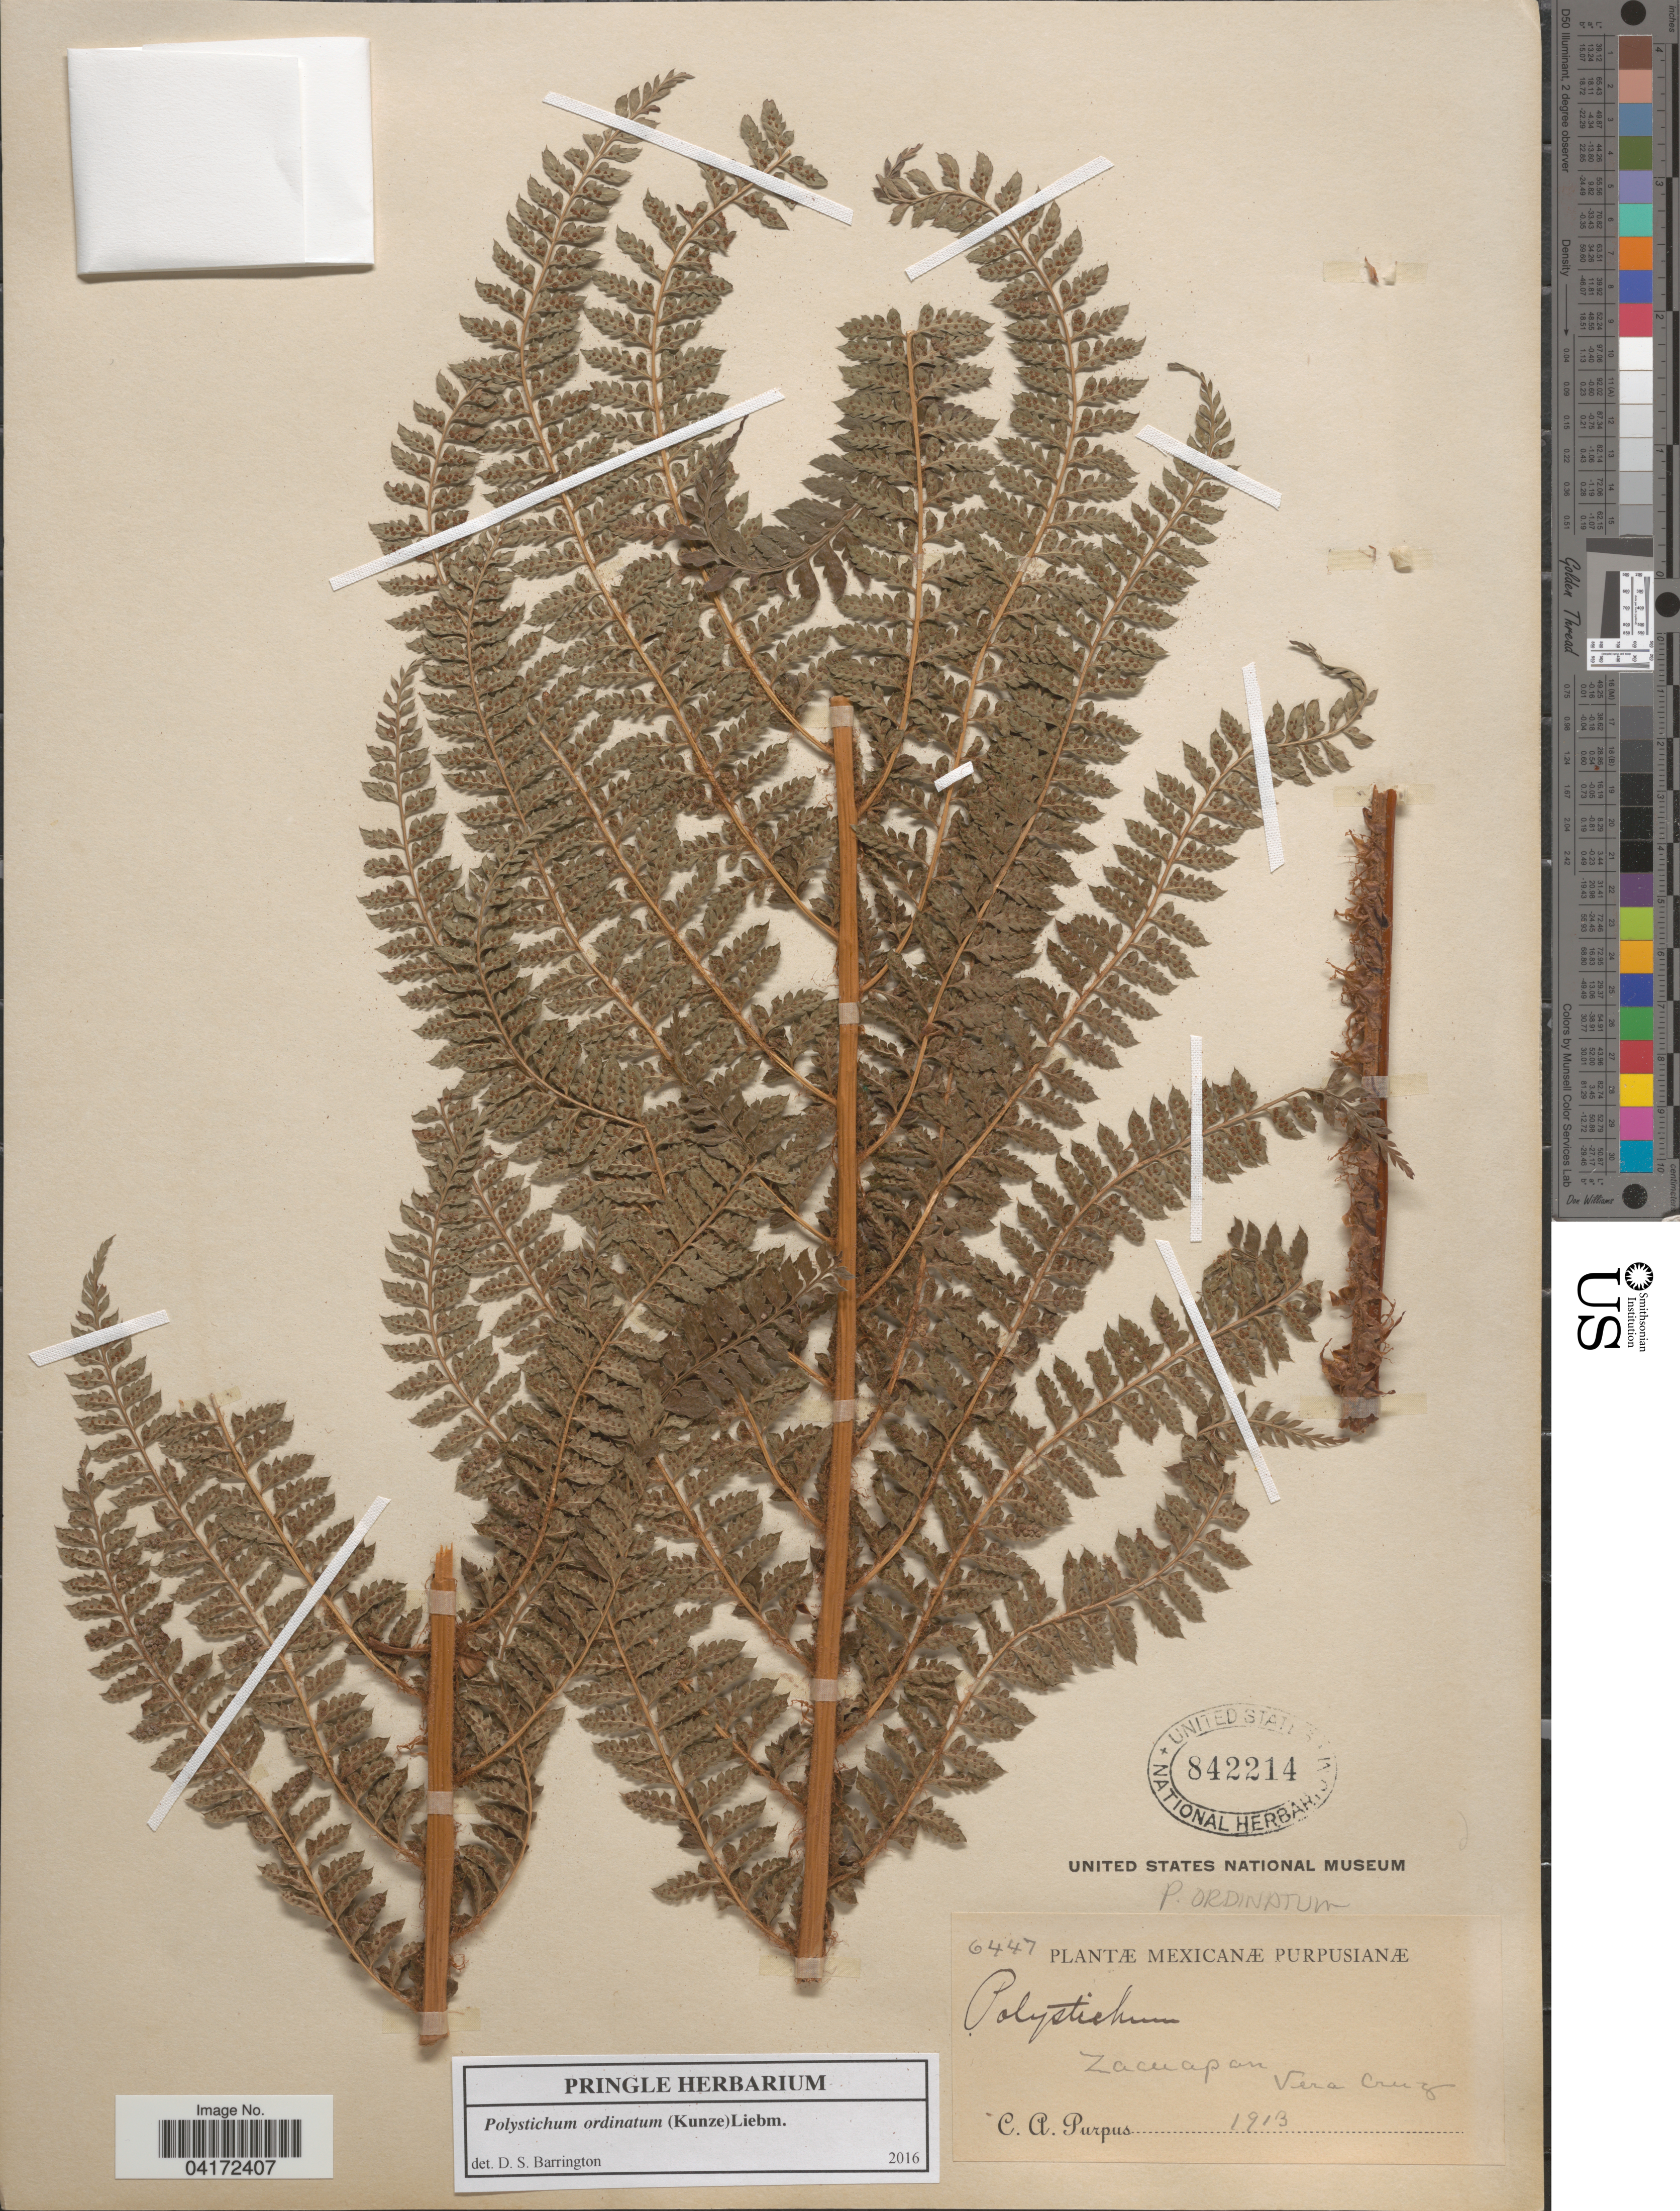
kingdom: Plantae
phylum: Tracheophyta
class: Polypodiopsida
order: Polypodiales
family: Dryopteridaceae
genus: Polystichum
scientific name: Polystichum ordinatum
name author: (Kunze) Liebm.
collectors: C. A. Purpus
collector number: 6447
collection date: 1913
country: Mexico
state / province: Veracruz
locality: Zacuapan. Vera Cruz.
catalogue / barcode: US 842214